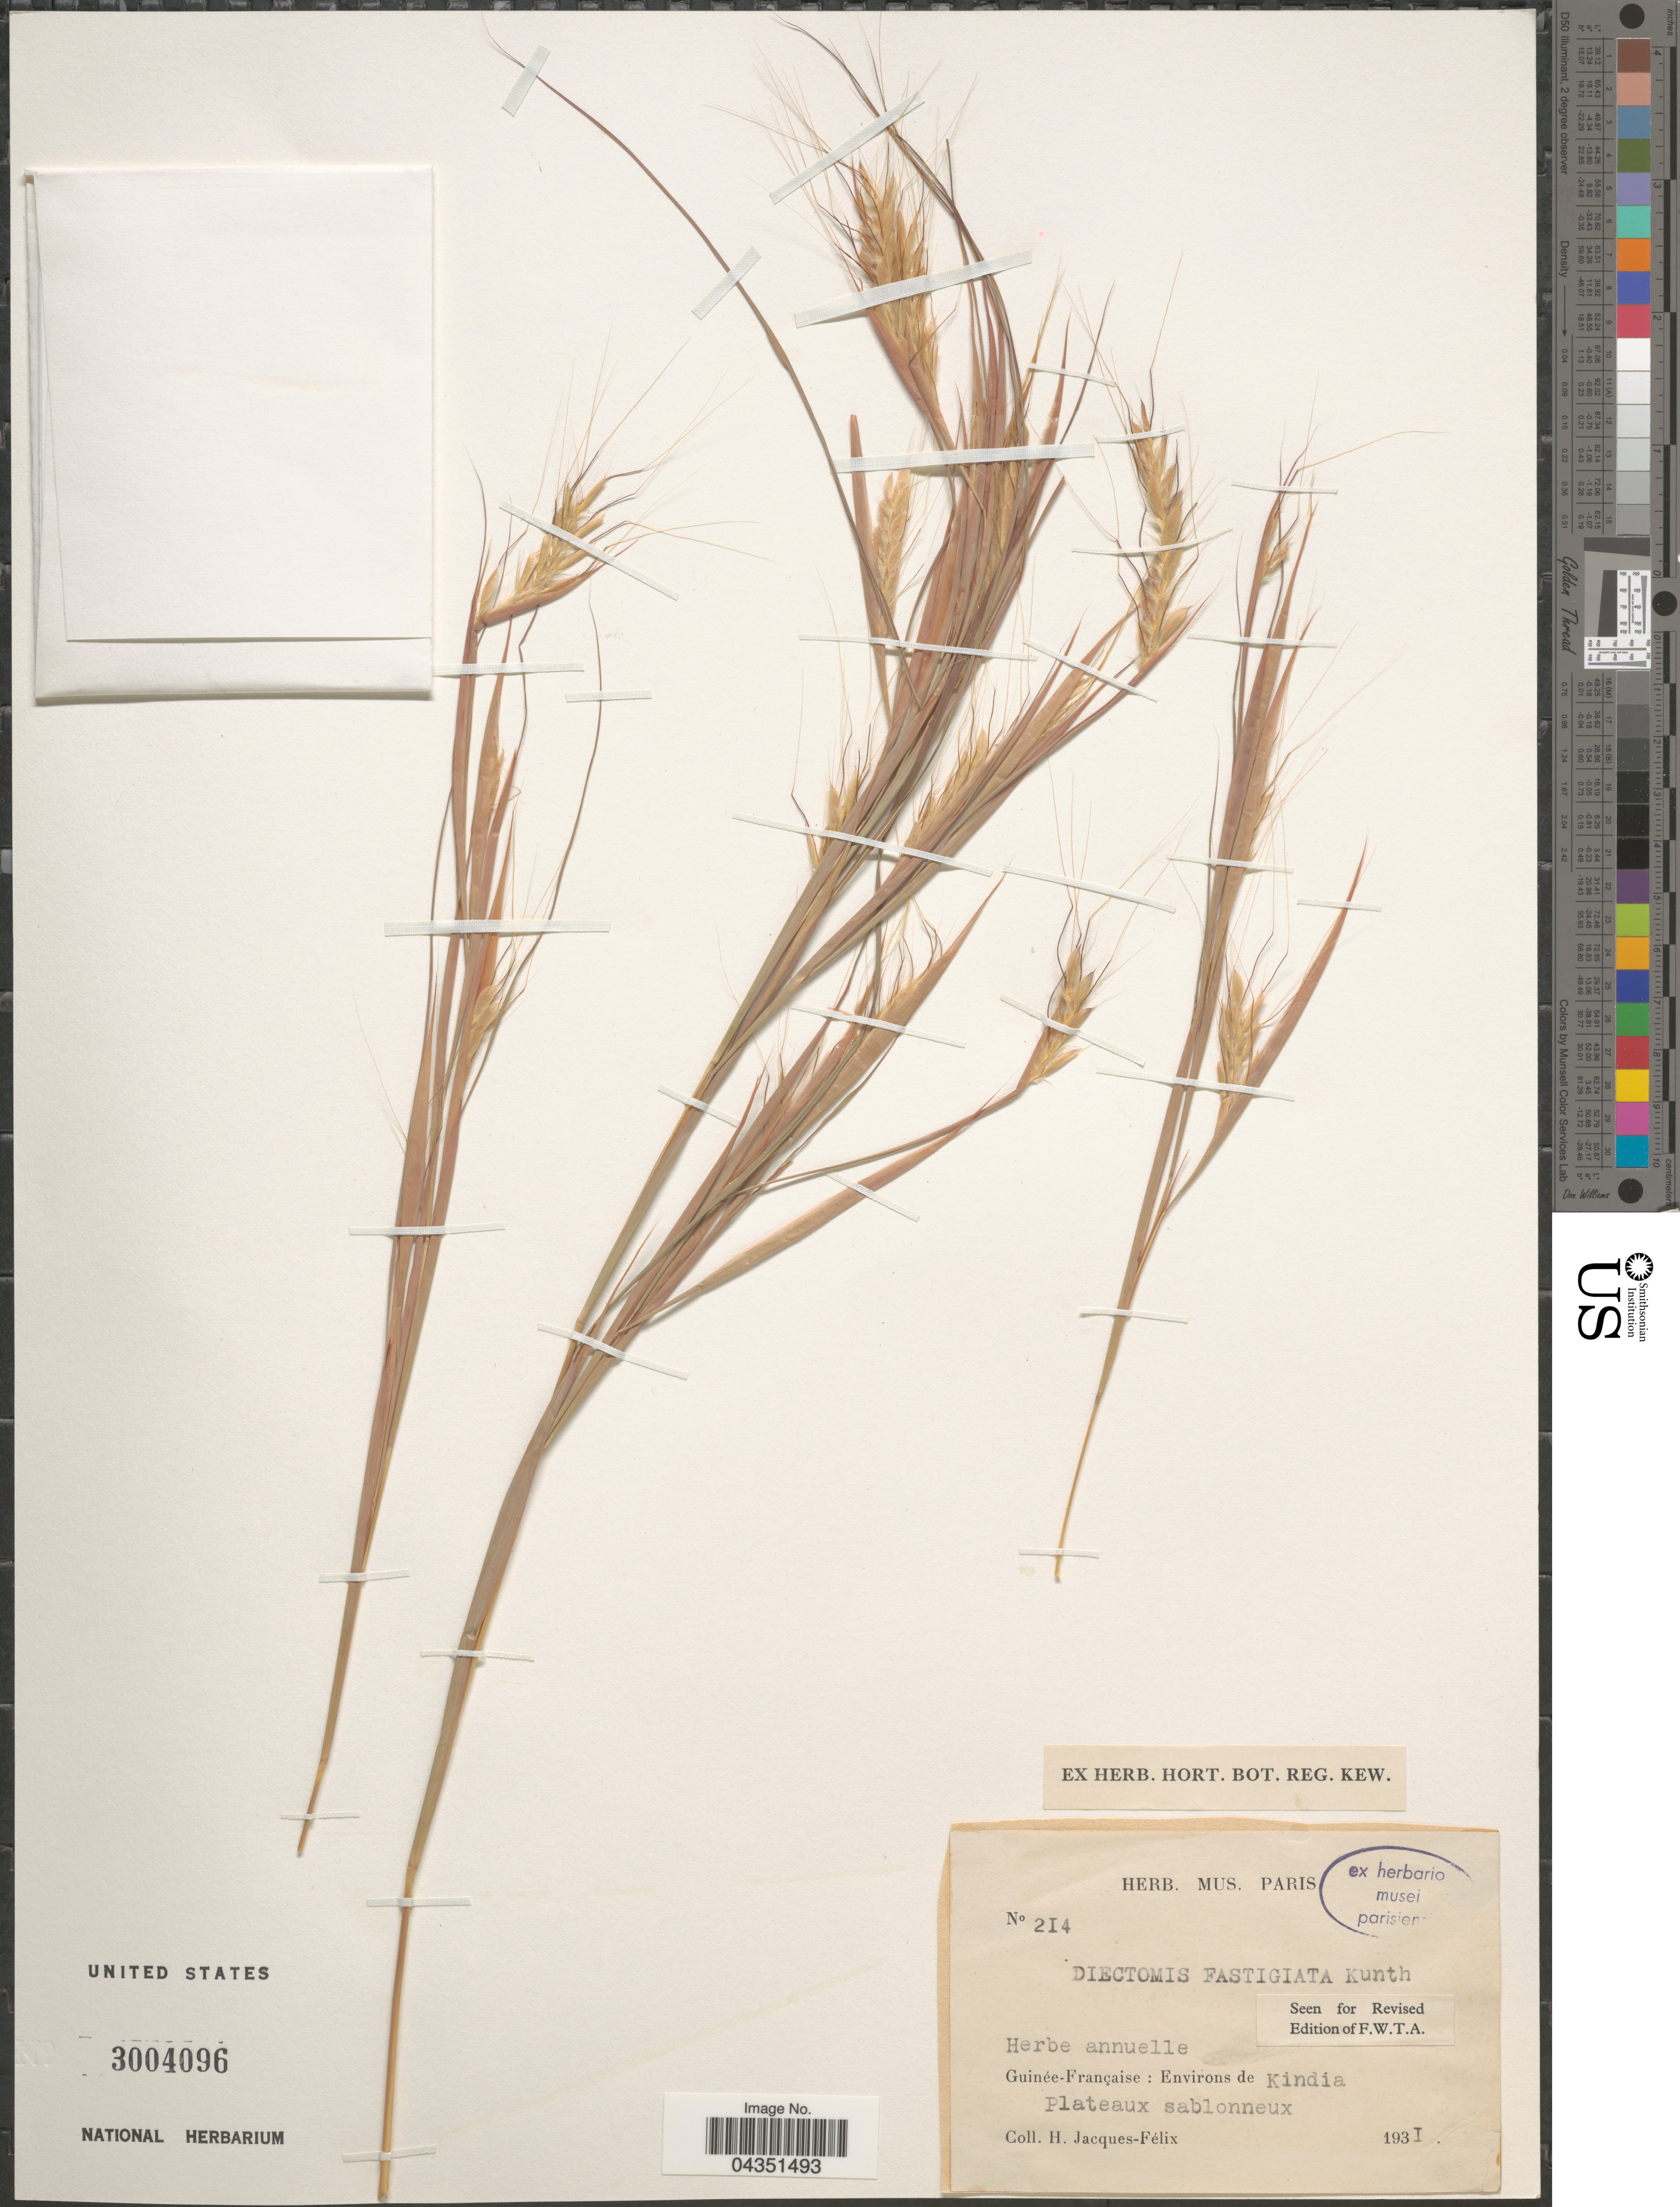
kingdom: Plantae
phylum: Tracheophyta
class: Liliopsida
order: Poales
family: Poaceae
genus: Diectomis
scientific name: Diectomis fastigiata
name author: (Sw.) P. Beauv.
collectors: H. Jacques-Félix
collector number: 214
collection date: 1931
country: French Guiana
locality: Guinée- Française: Environs de Kindia. Plateau sablonneux.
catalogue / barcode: US 3004096